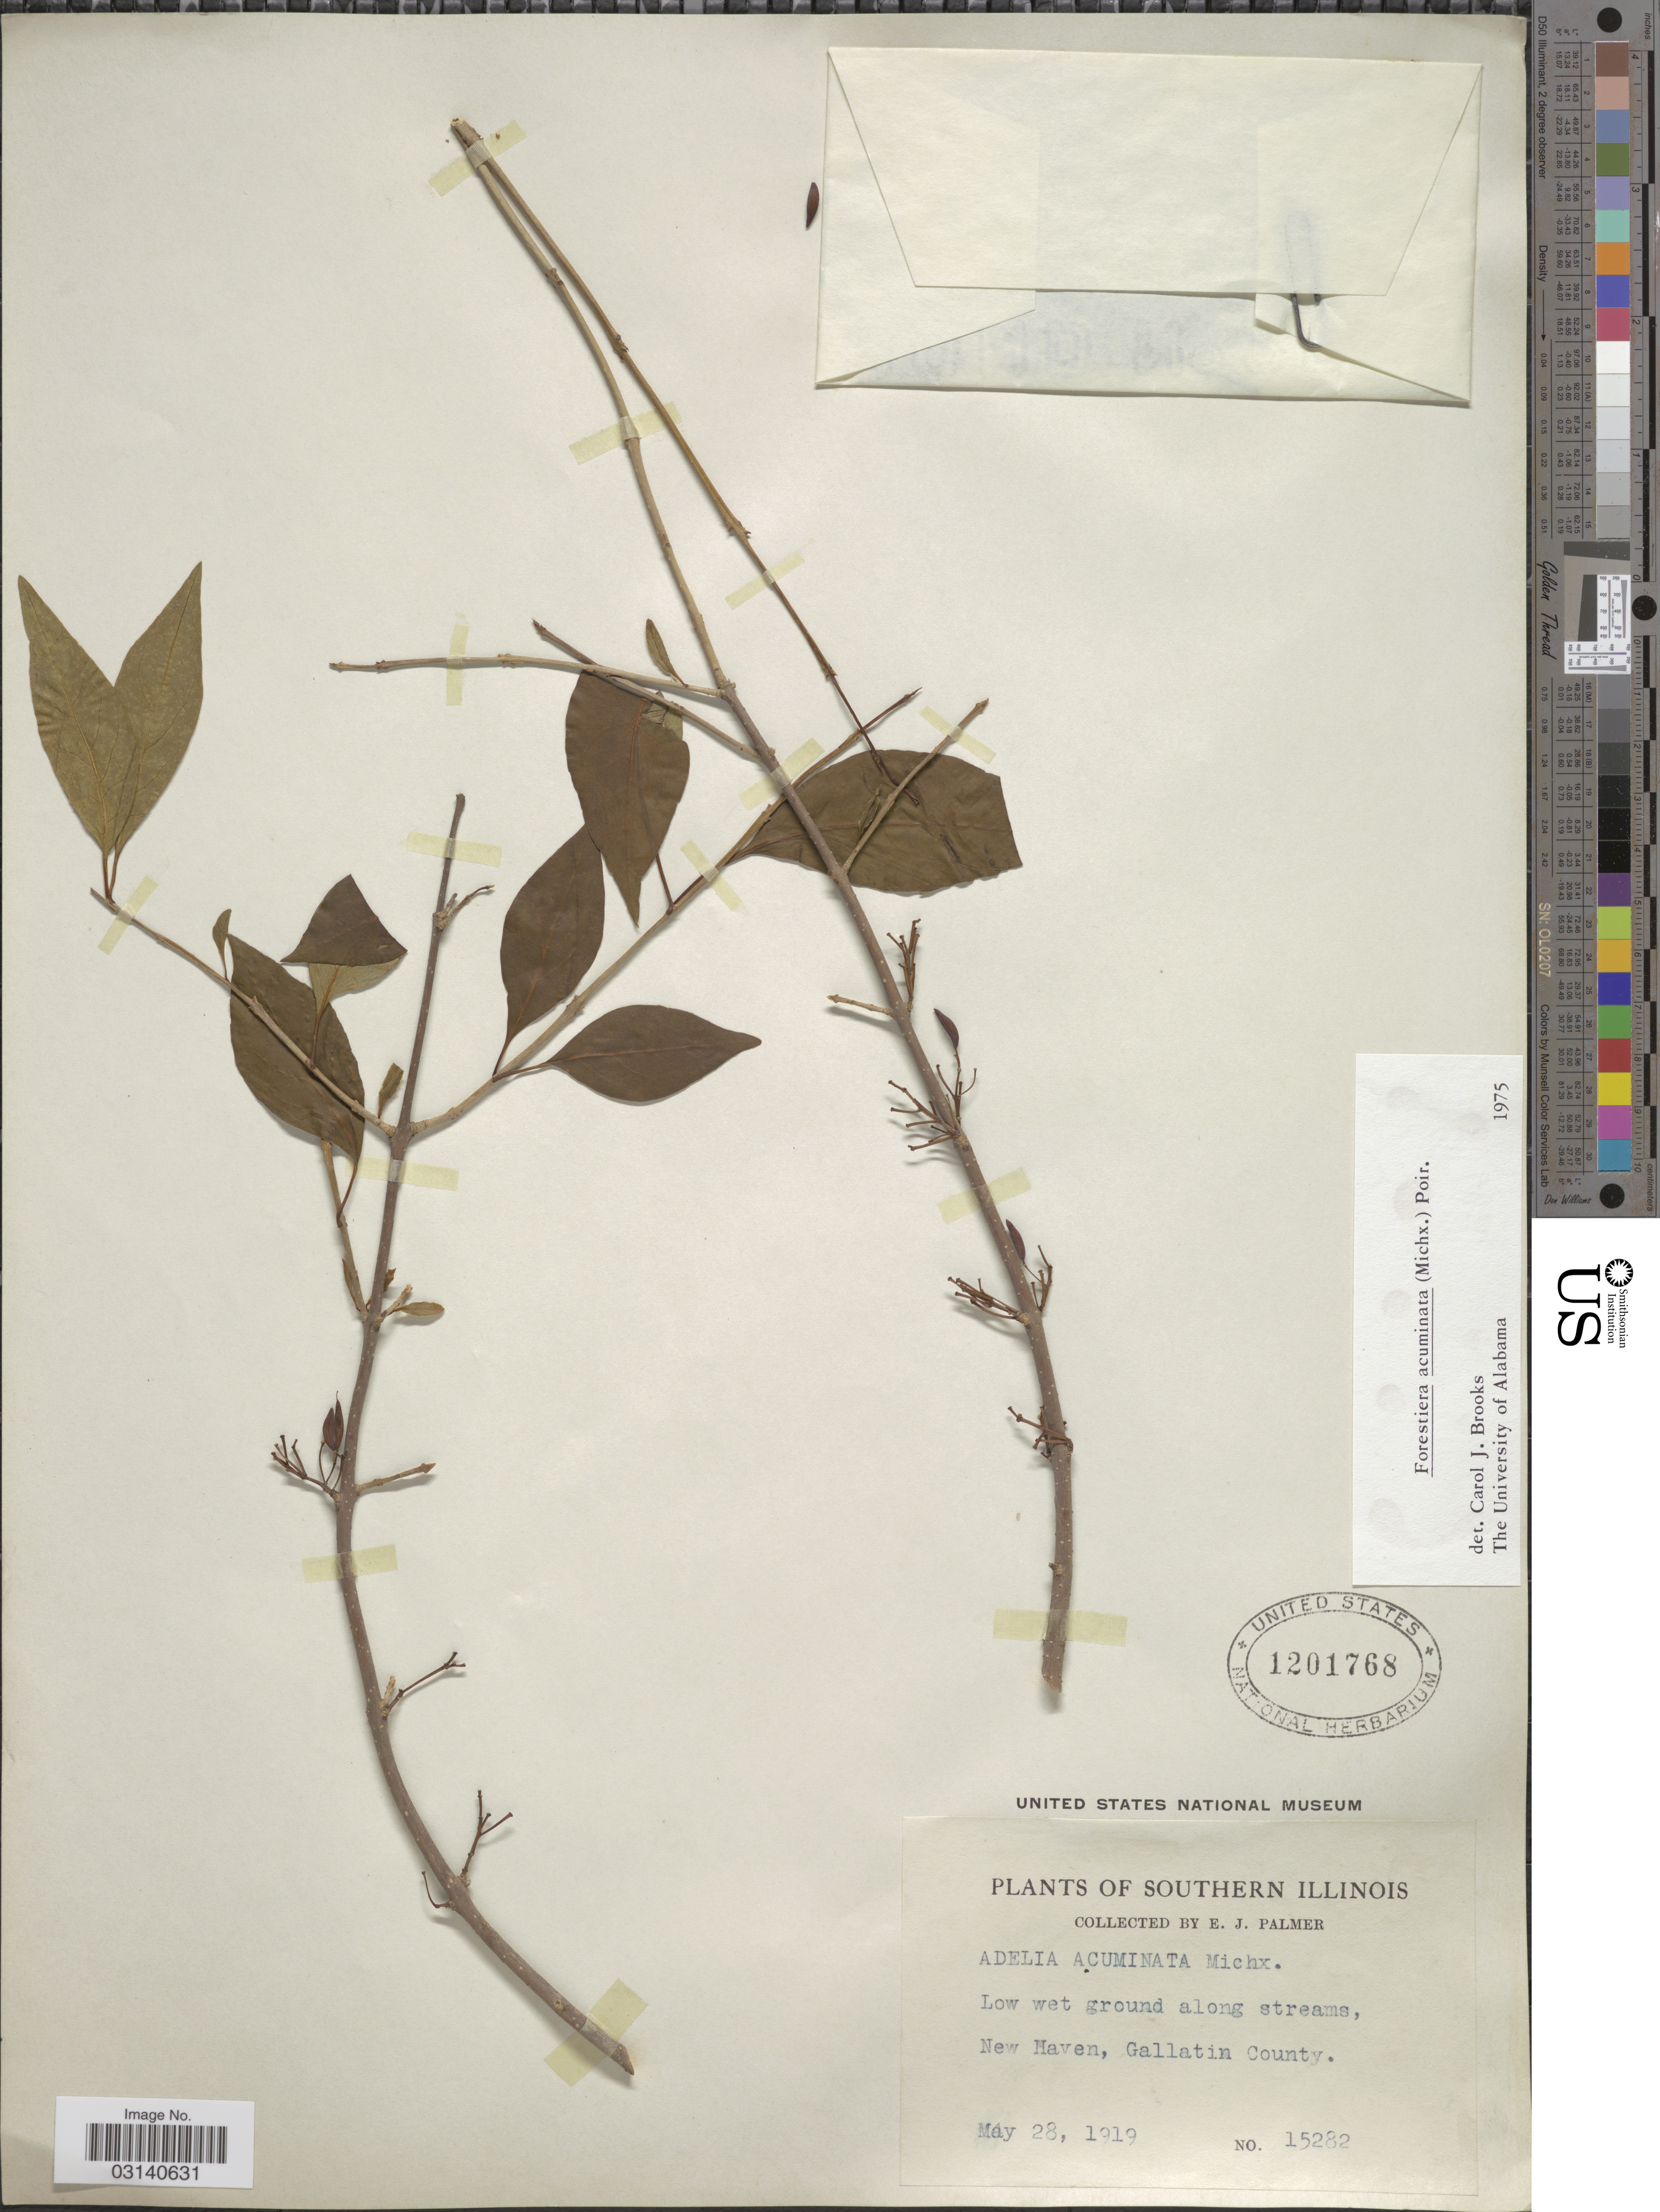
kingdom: Plantae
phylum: Tracheophyta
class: Magnoliopsida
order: Lamiales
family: Oleaceae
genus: Forestiera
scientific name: Forestiera acuminata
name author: (Michx.) Poir.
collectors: E. J. Palmer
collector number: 15282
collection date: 1919-05-28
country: United States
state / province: Illinois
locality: Southern Illinois, Low wet ground along streams, New Haven, Gallatin County.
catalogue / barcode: US 1201768